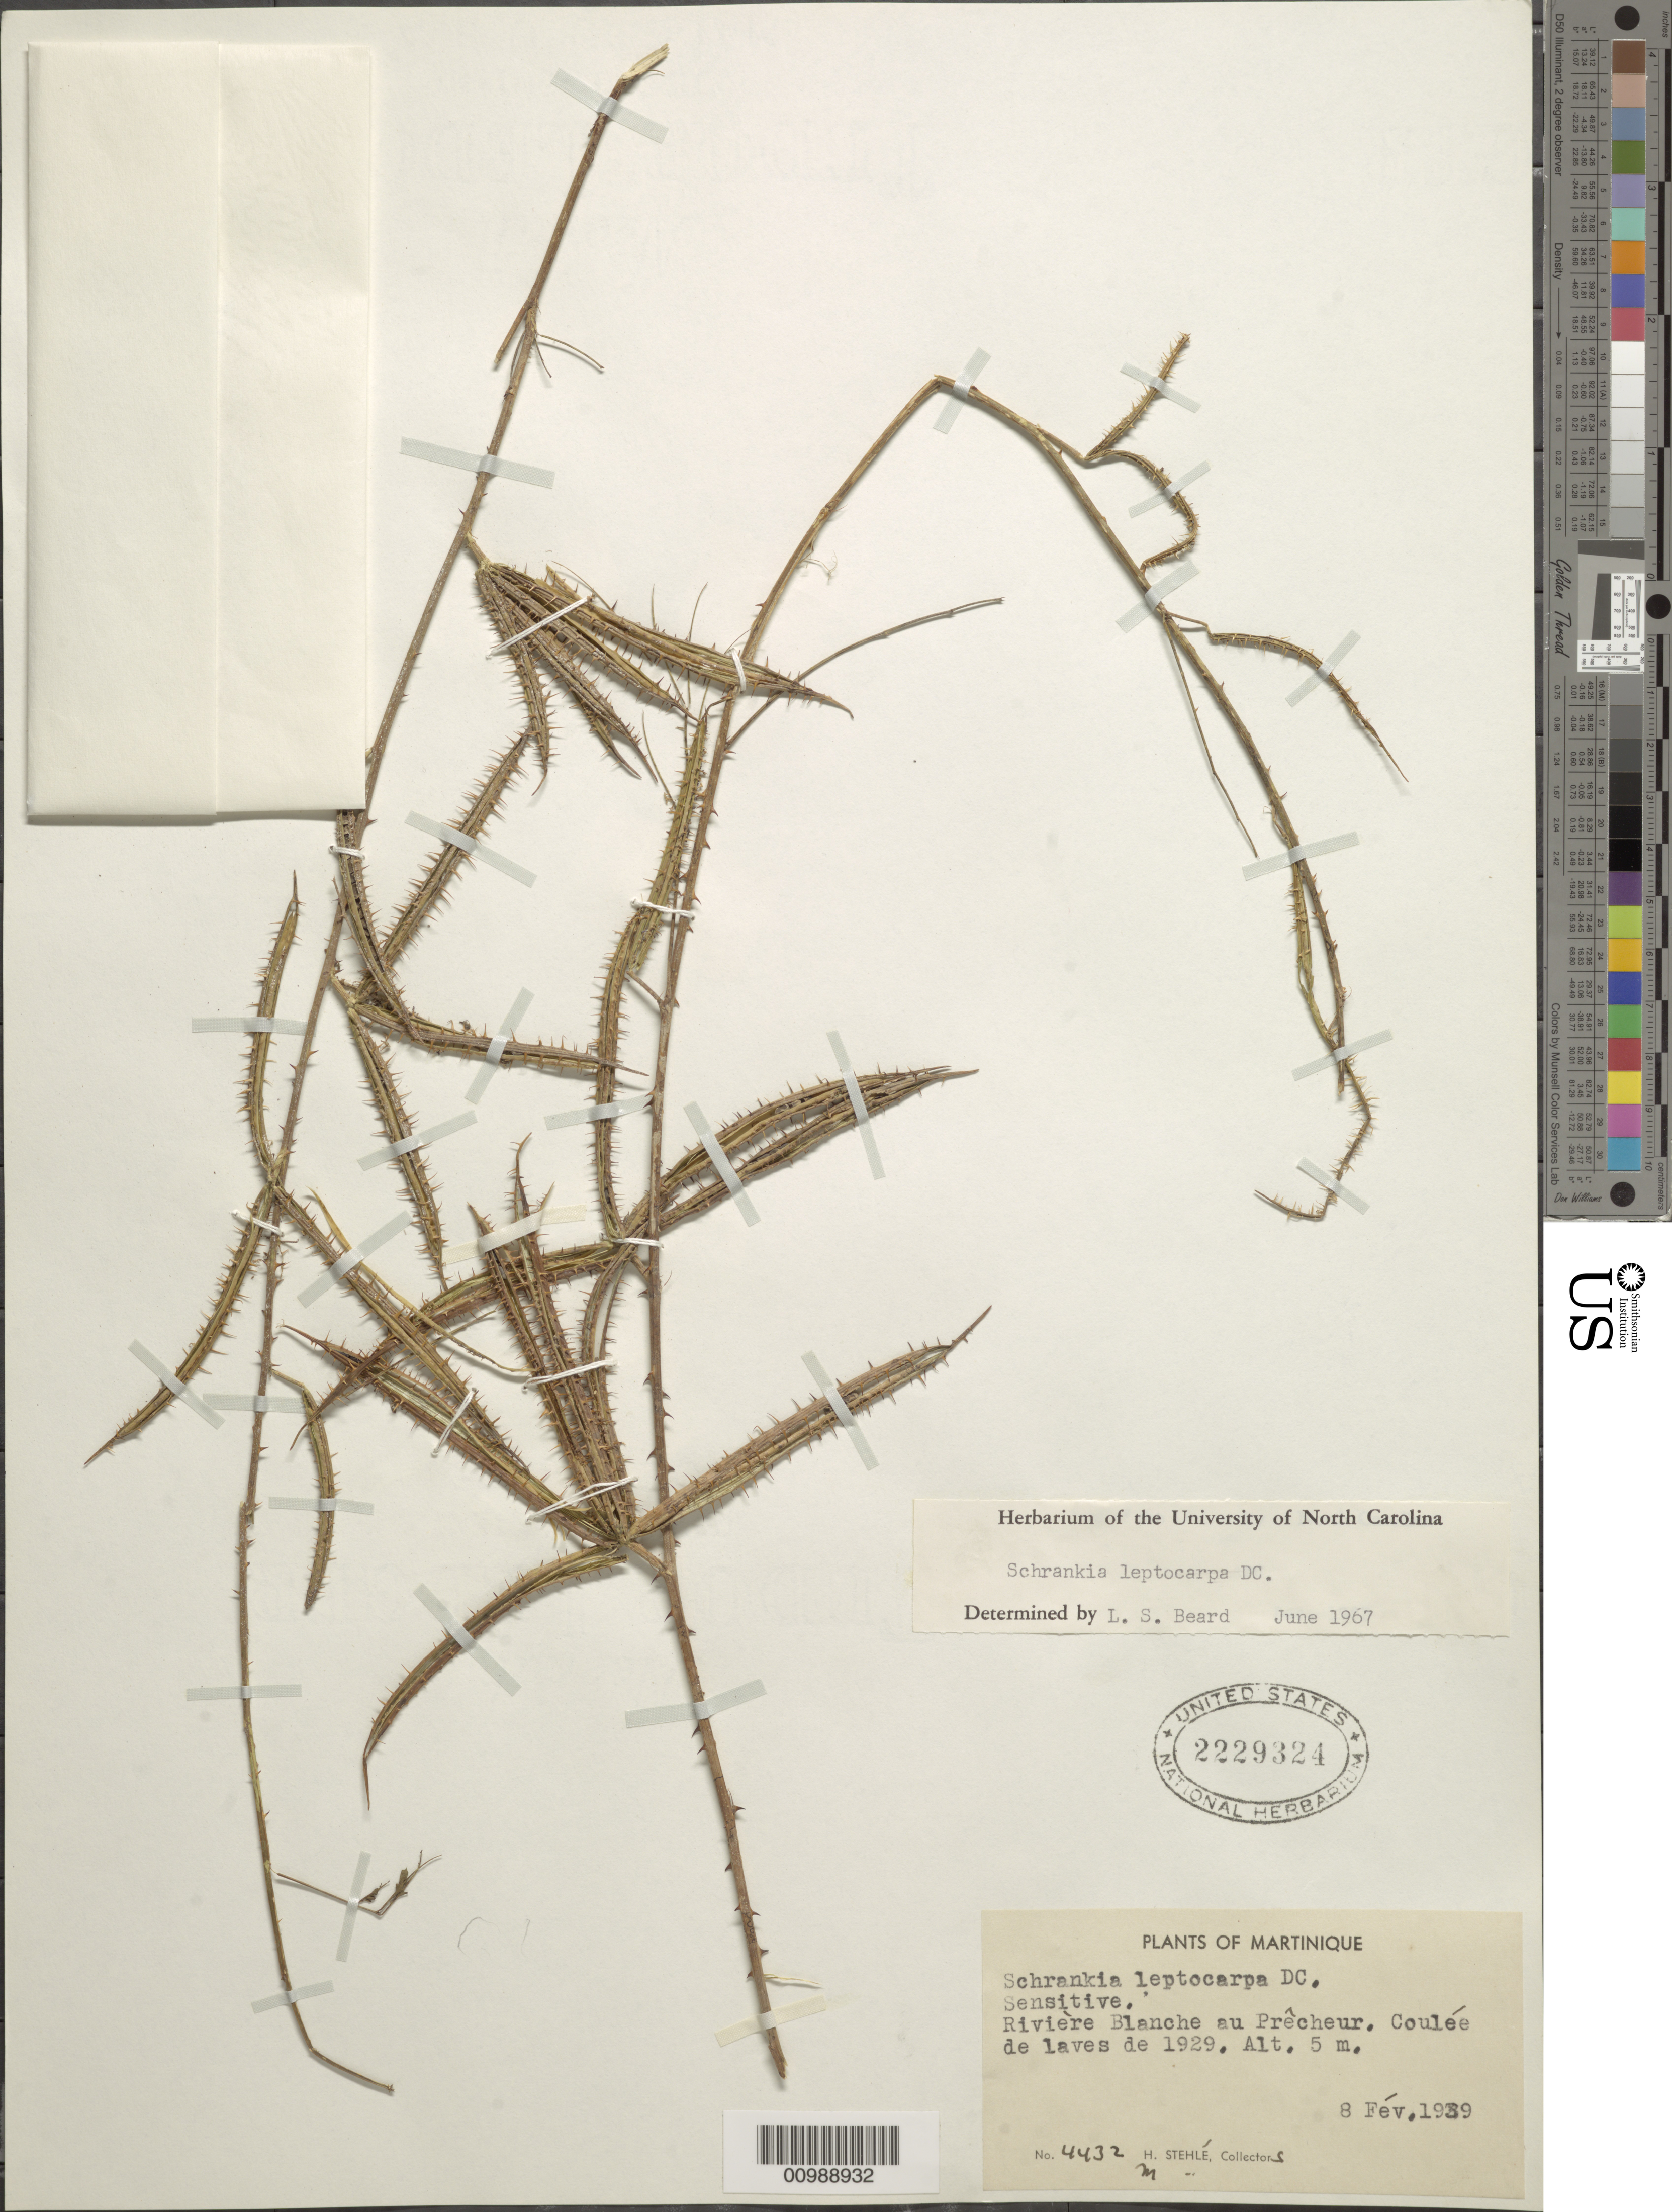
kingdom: Plantae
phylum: Tracheophyta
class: Magnoliopsida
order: Fabales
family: Fabaceae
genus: Mimosa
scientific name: Mimosa candollei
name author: R. Grether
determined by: Strong, Mark T., (BOT), Smithsonian Institution - National Museum of Natural History (UNITED STATES)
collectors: H. Stehlé & M. Stehlé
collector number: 4432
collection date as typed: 08 Feb 1939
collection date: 1939-02-08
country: Martinique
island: Martinique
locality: Riviere Blanche au Precheur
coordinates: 0 N, 0 E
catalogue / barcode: US 2229324